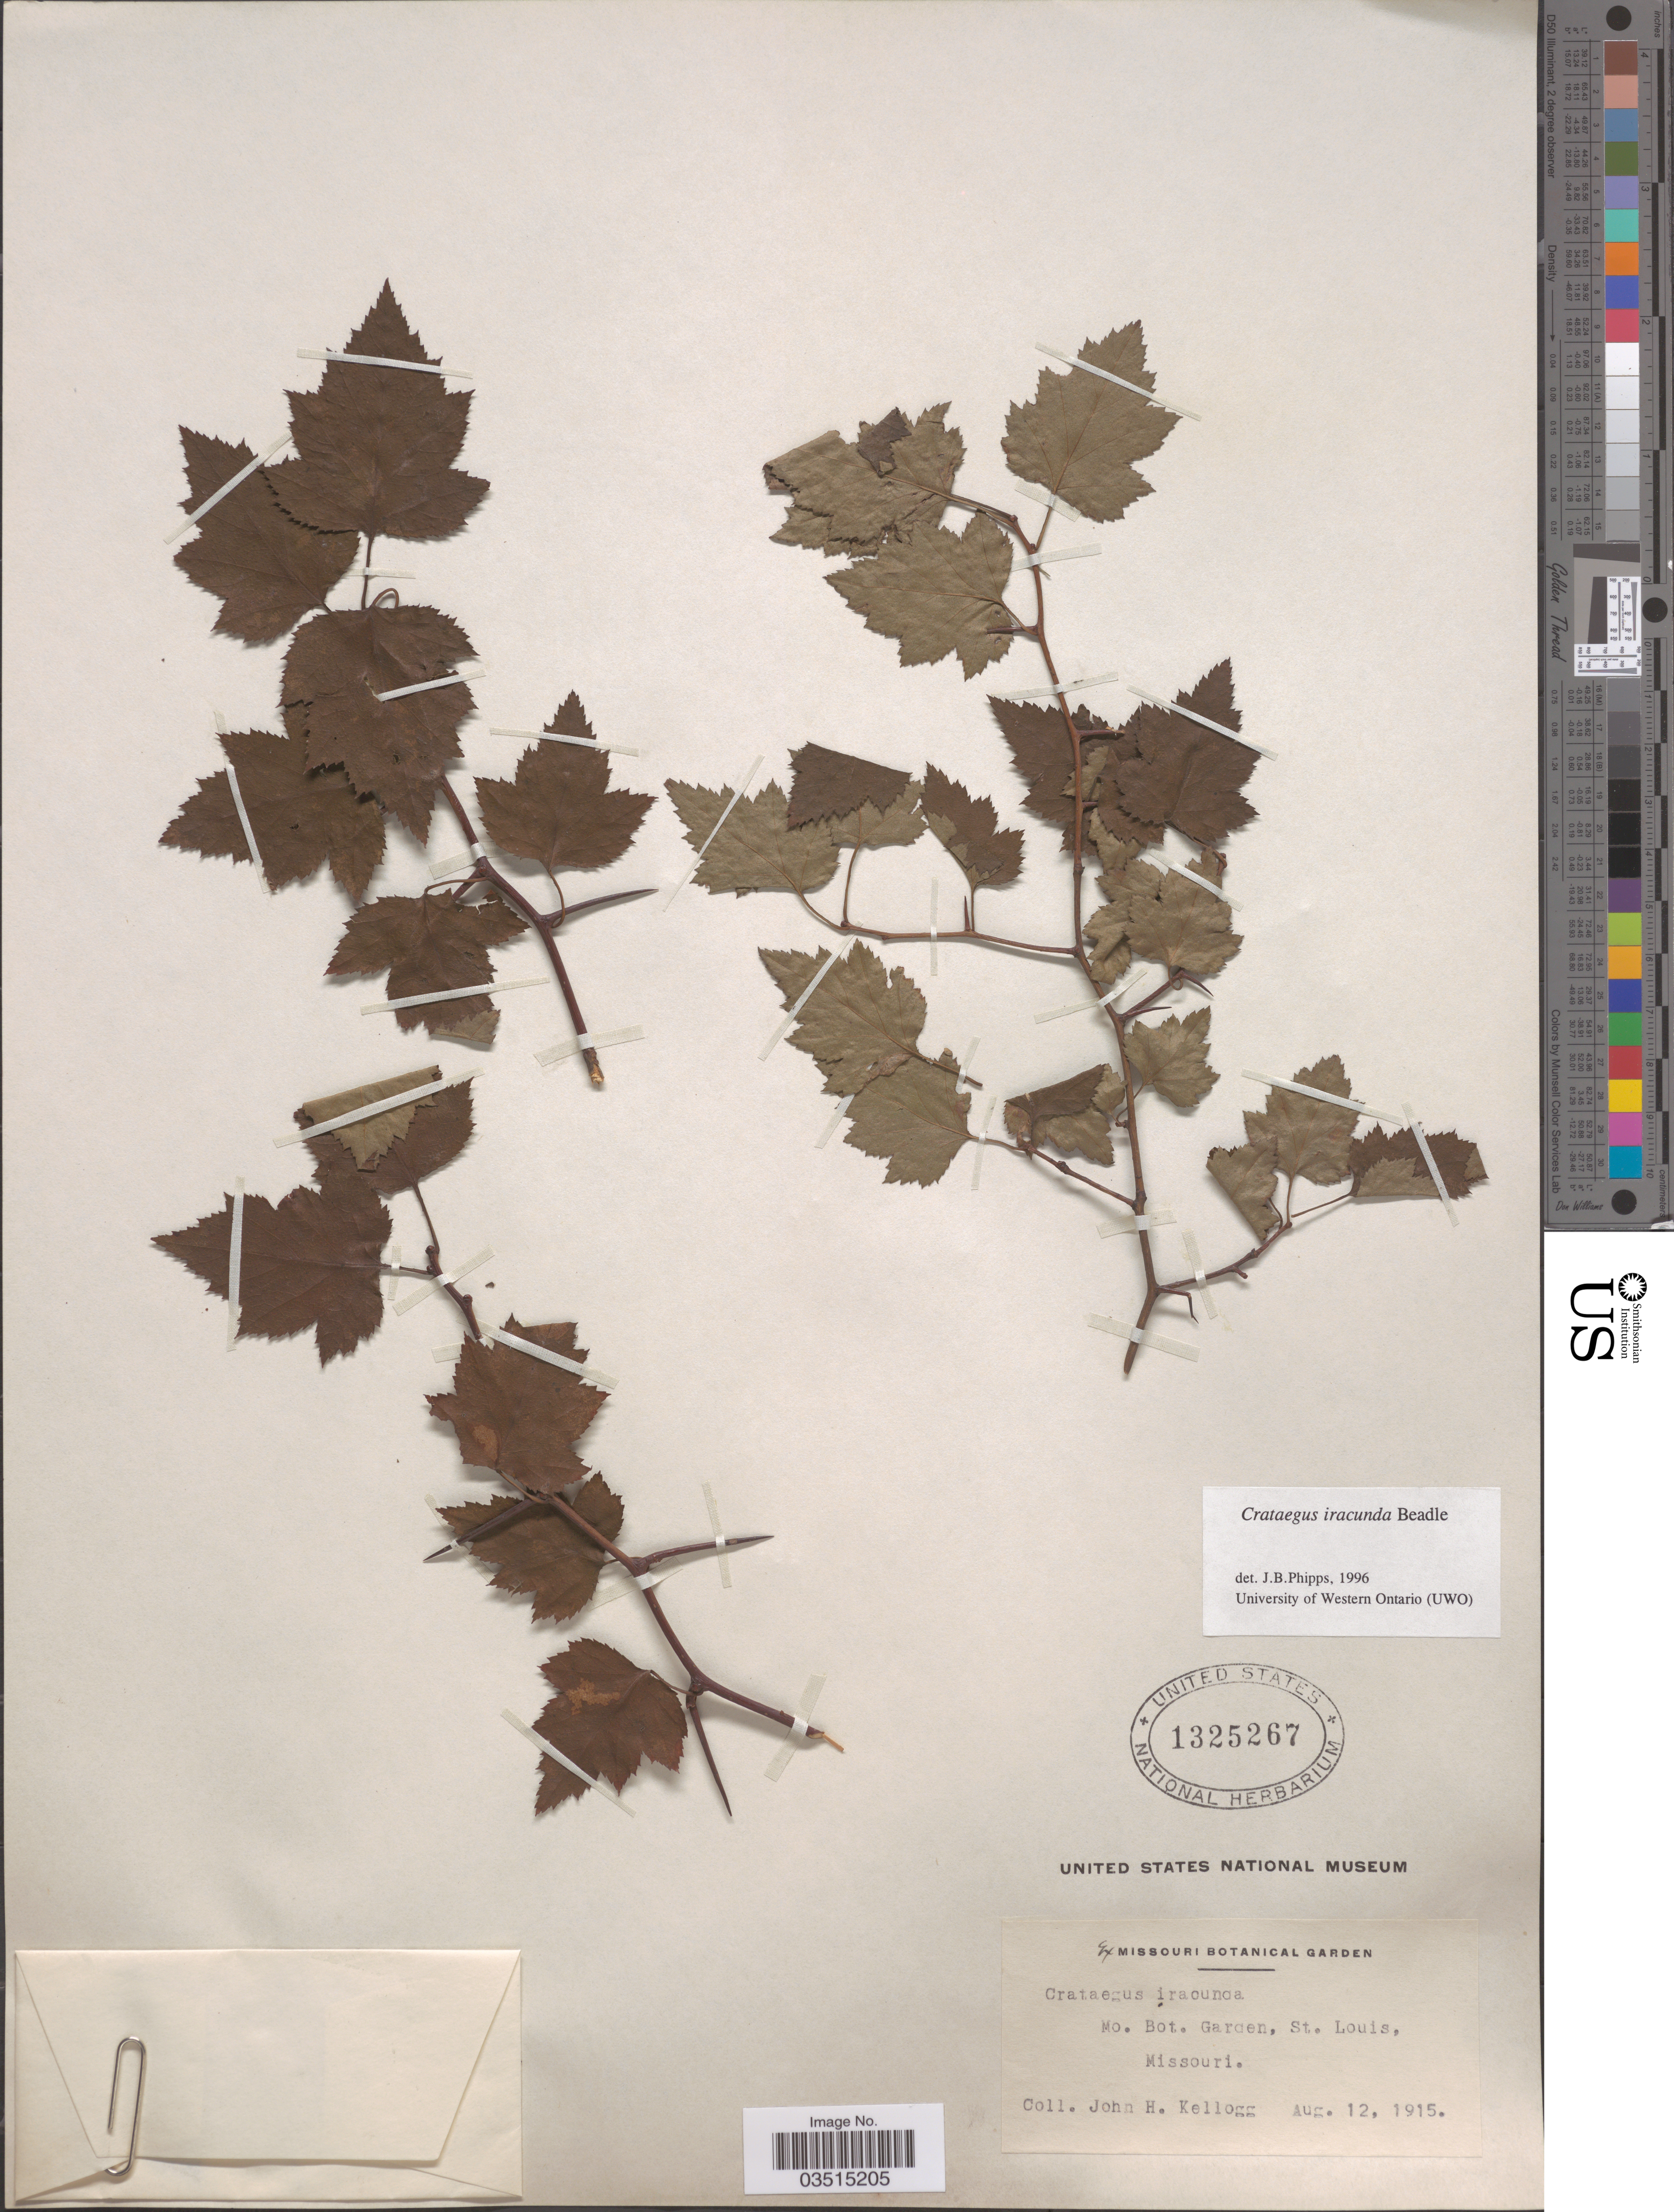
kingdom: Plantae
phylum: Tracheophyta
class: Magnoliopsida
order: Rosales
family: Rosaceae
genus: Crataegus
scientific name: Crataegus iracunda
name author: Beadle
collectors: J. H. Kellogg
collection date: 1915-08-12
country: United States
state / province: Missouri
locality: Mo. Bot. Garden, St. Louis.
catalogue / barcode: US 1325267